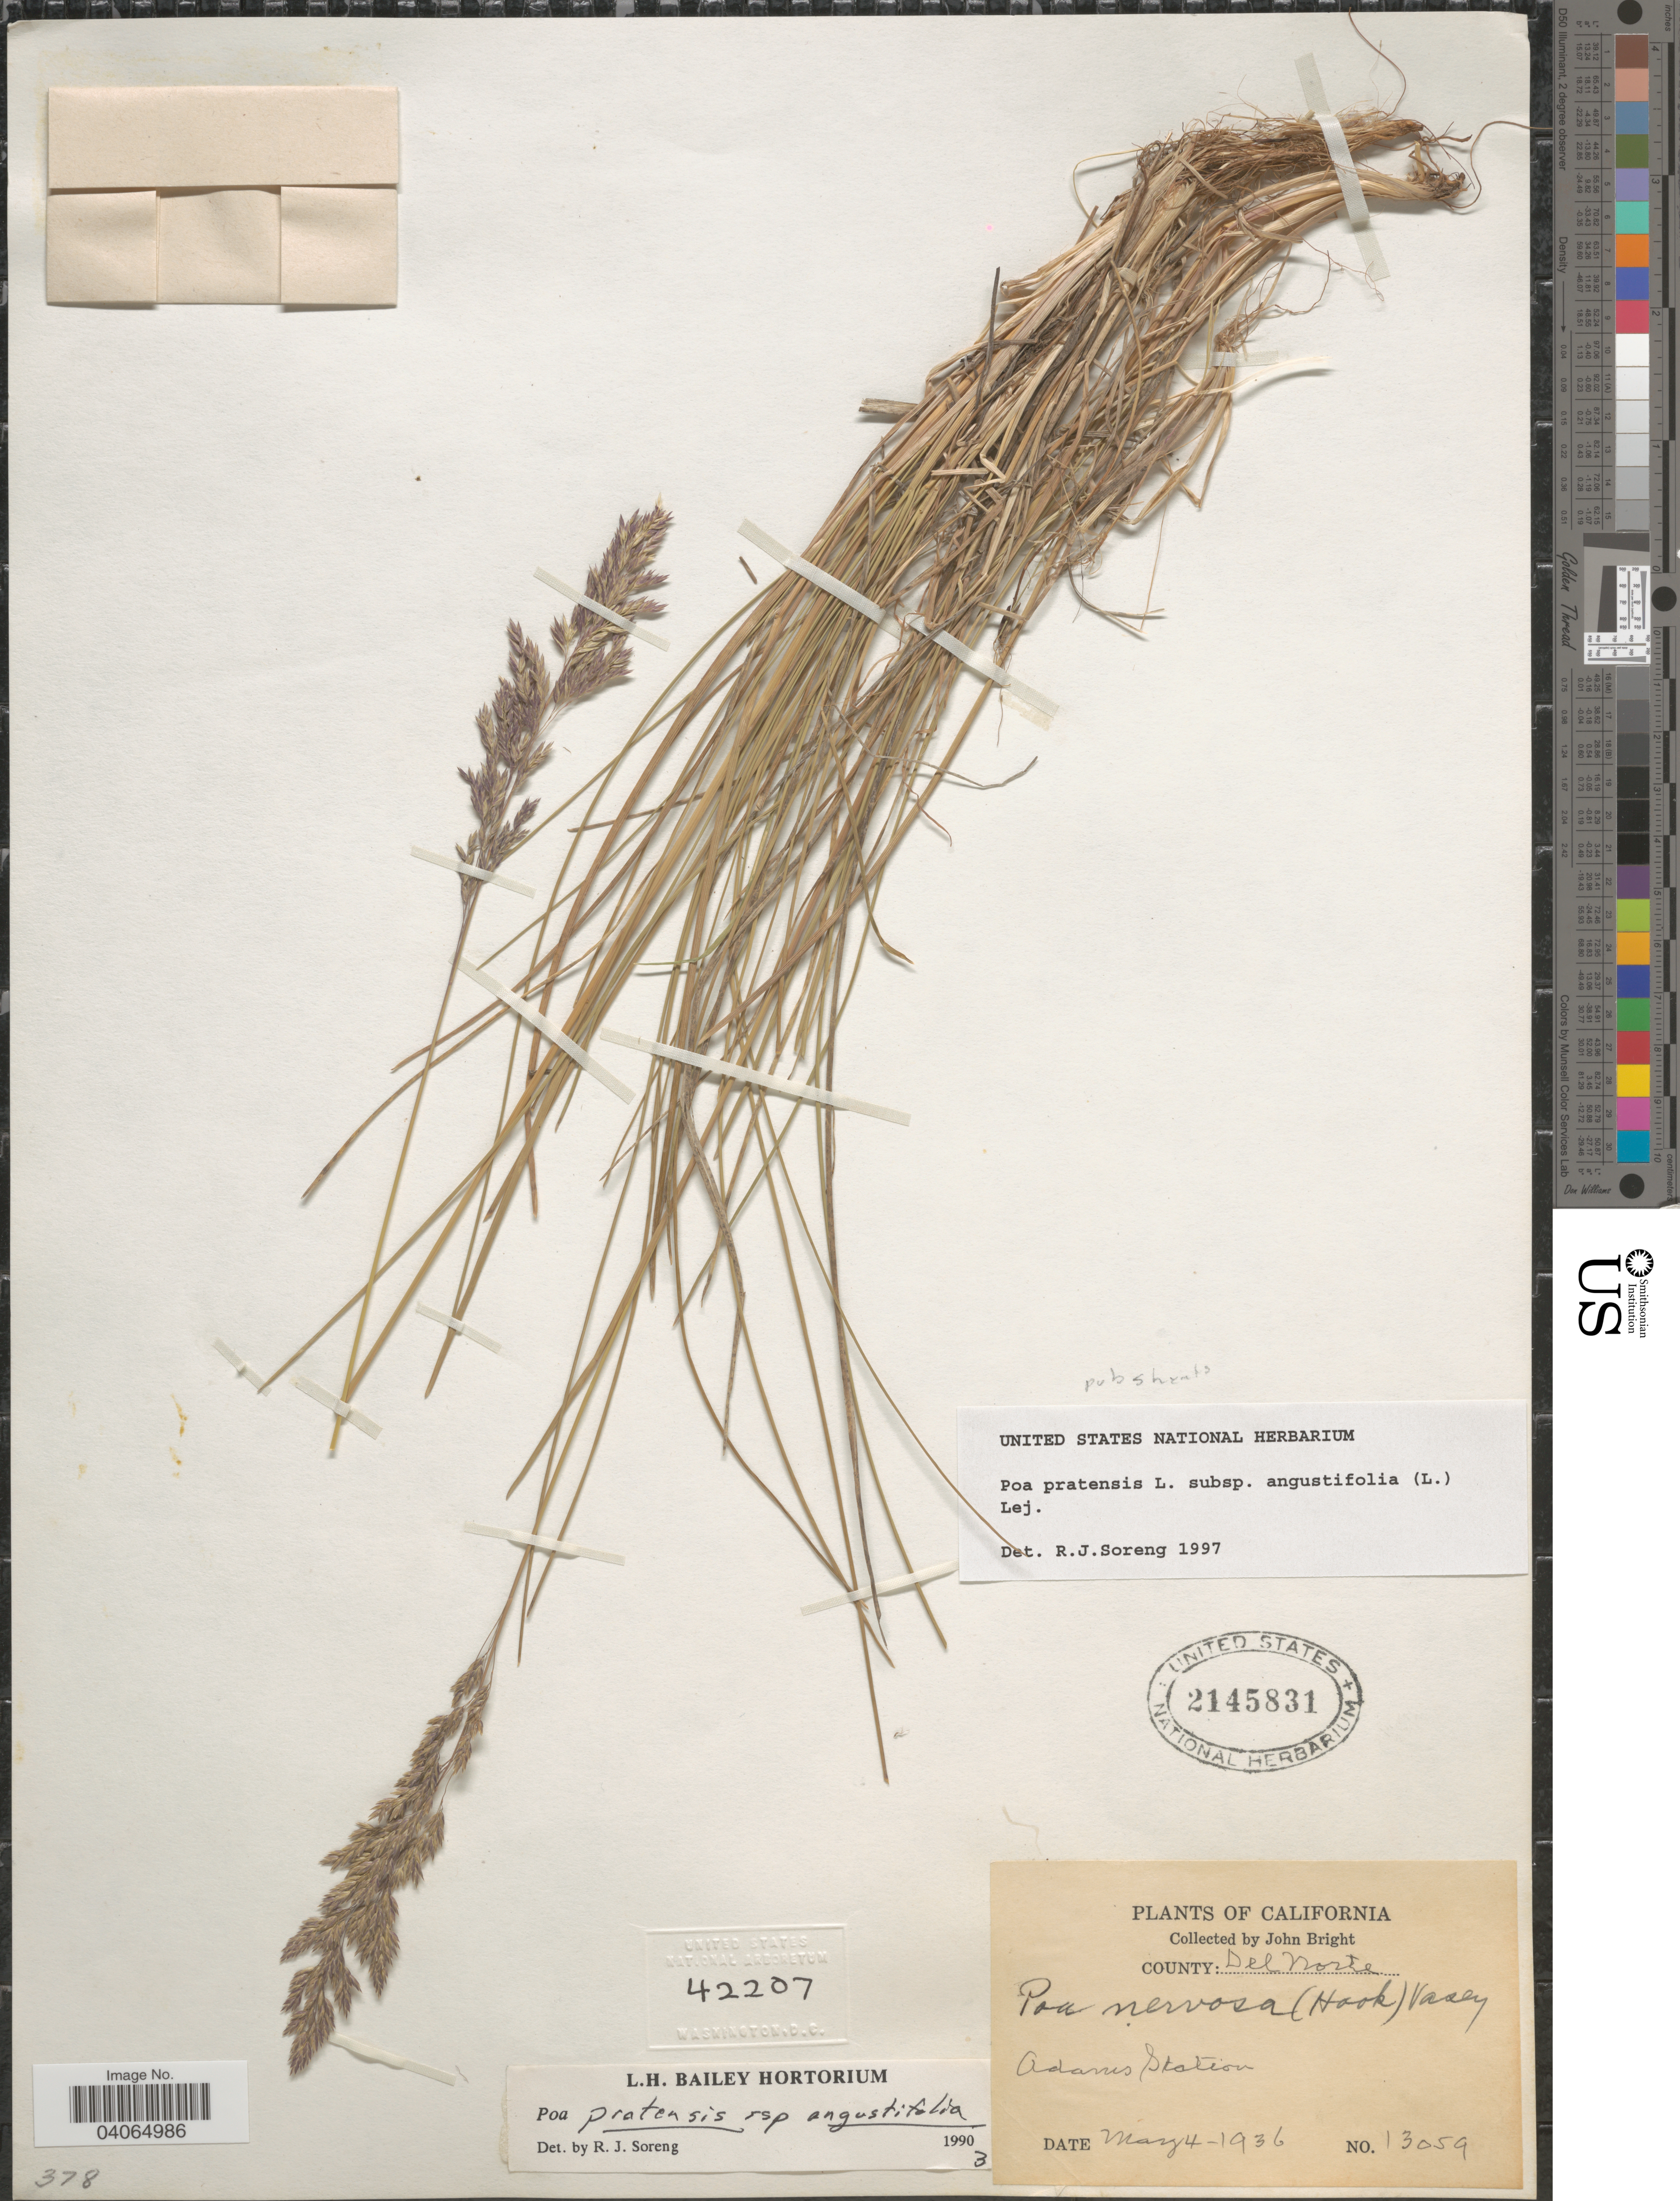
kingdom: Plantae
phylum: Tracheophyta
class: Liliopsida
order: Poales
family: Poaceae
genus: Poa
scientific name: Poa pratensis subsp. angustifolia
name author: (L.) Lej.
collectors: J. Bright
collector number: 13059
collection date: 1936-05-04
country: United States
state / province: California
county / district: Del Norte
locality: County: Del Norte. Adams Station.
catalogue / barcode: US 2145831